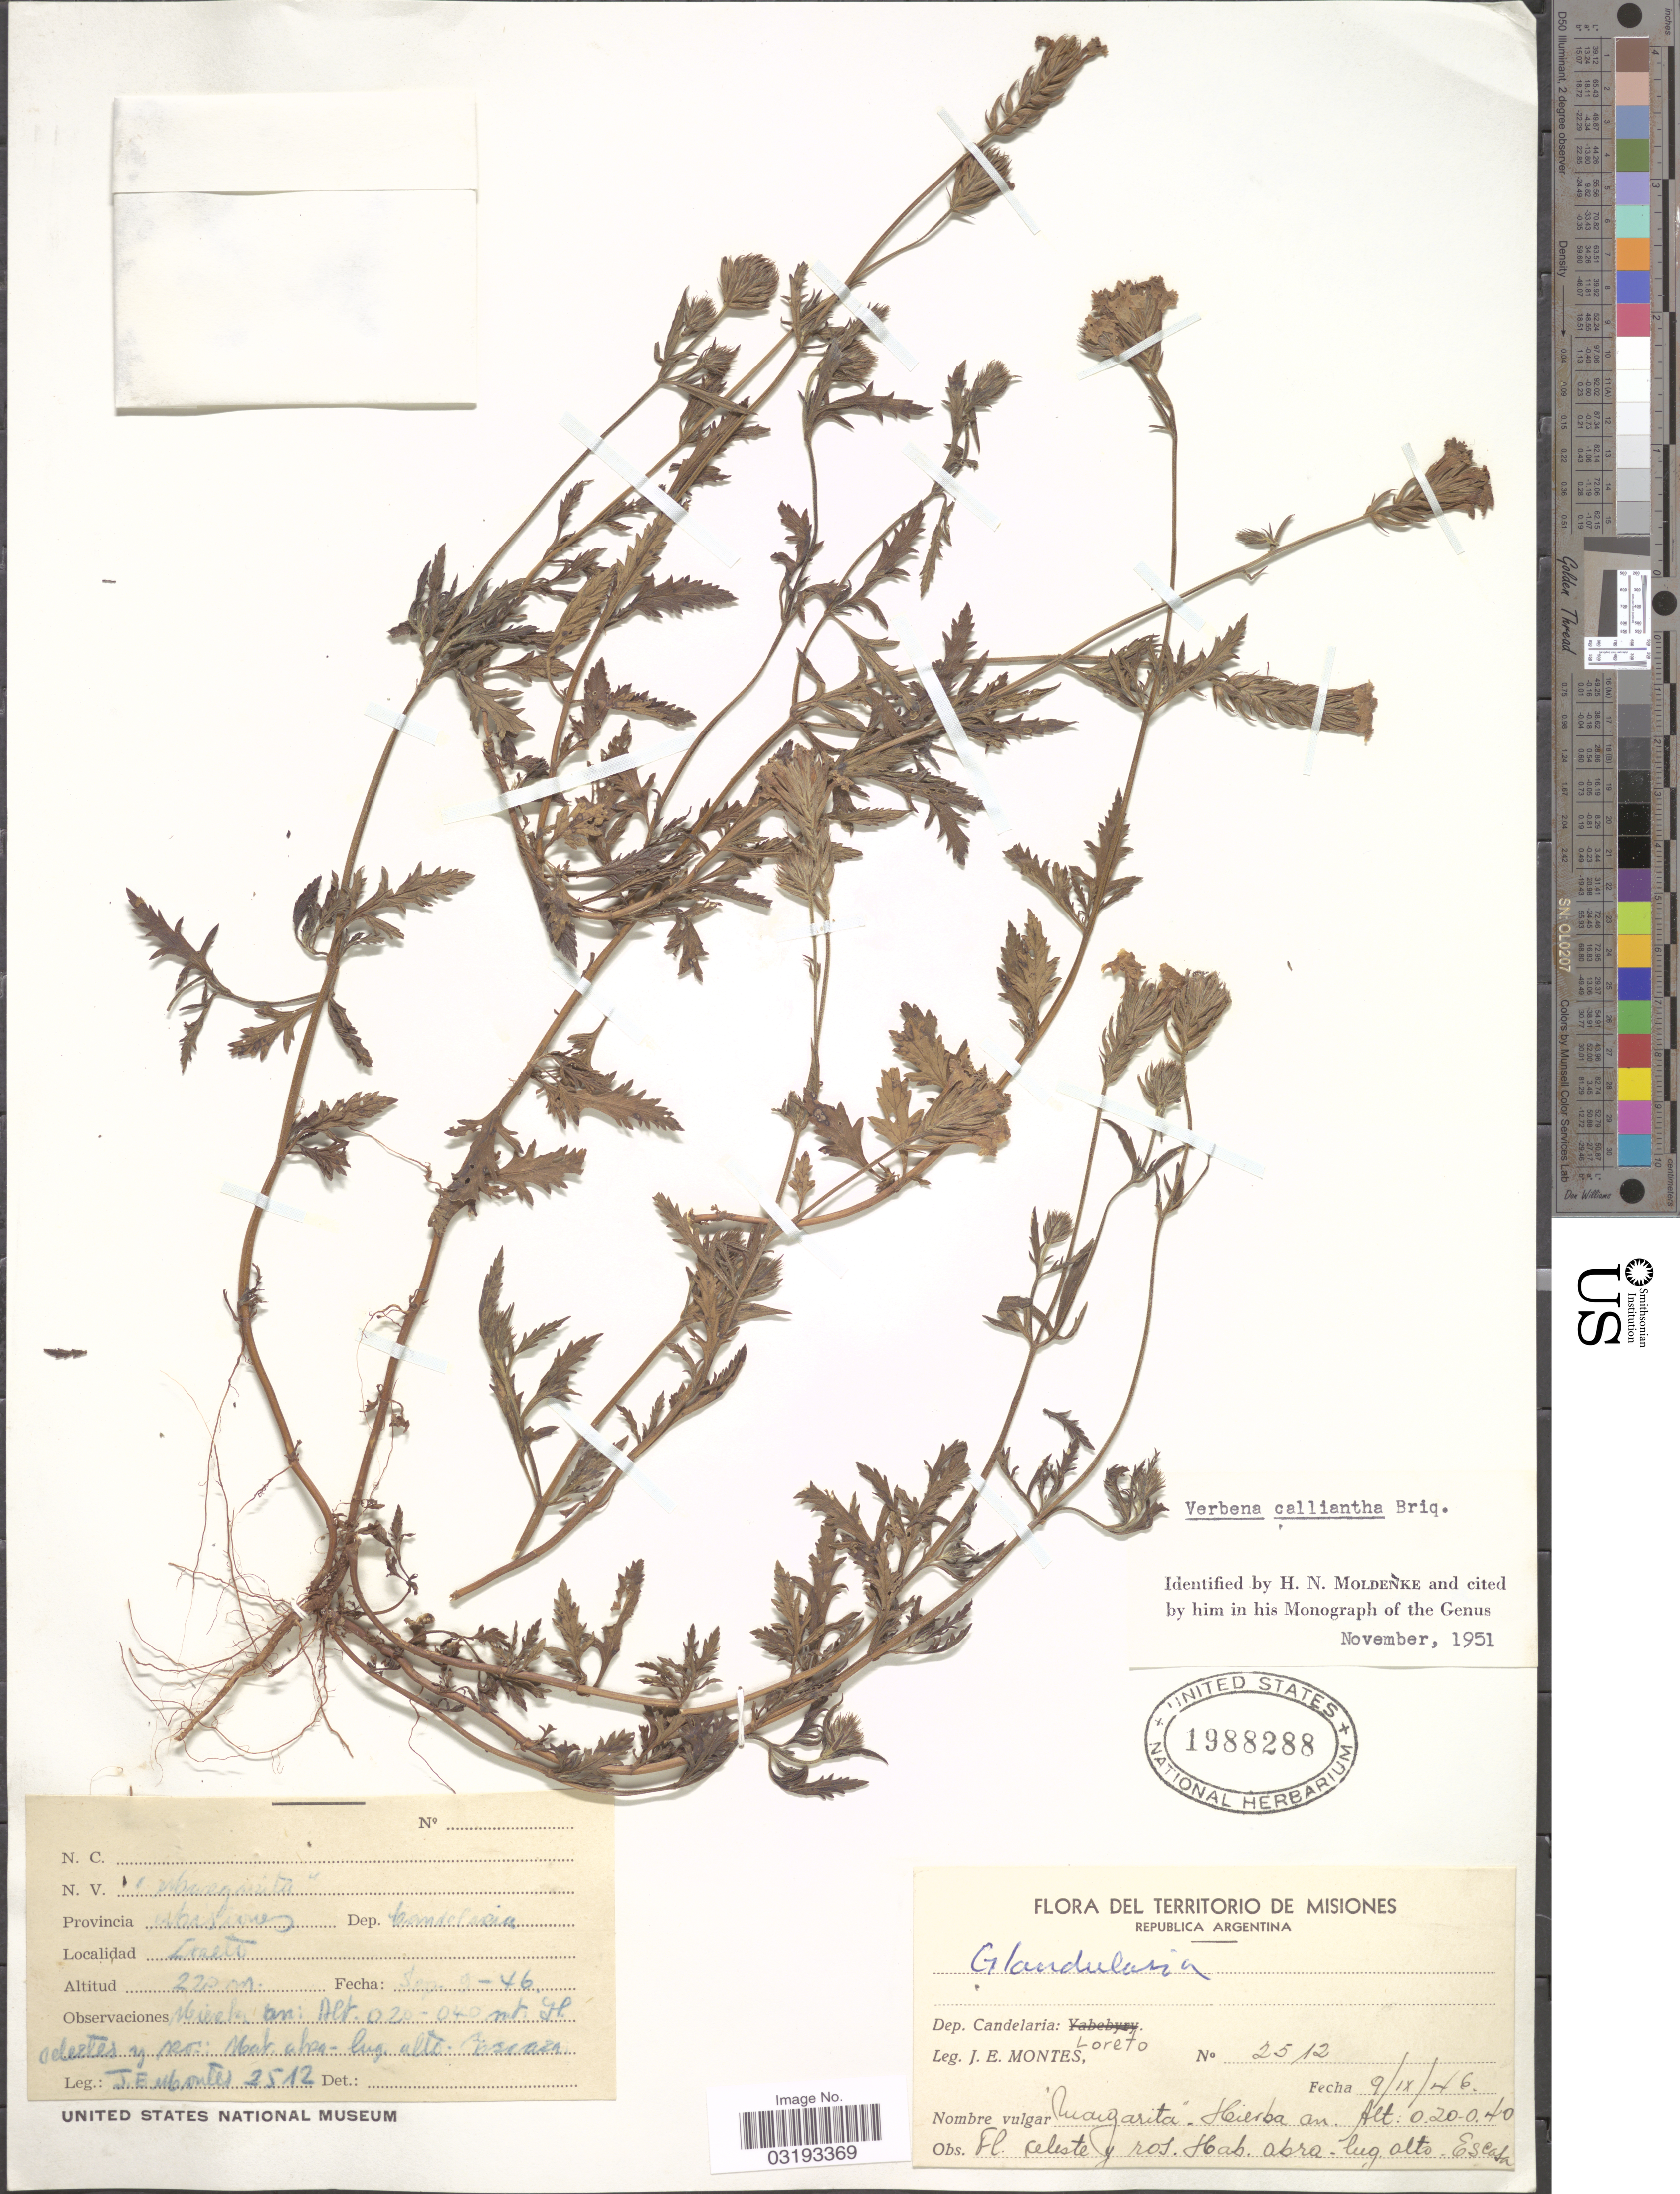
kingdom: Plantae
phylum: Tracheophyta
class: Magnoliopsida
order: Lamiales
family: Verbenaceae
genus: Verbena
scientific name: Verbena calliantha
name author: Briq.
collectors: J. E. Montes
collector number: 2512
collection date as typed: Transcribed d/m/y: 9/9/46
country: Argentina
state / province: Misiones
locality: Territorio de Misiones. Dep. Candelaria: Loreto.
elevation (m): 220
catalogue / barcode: US 1988288